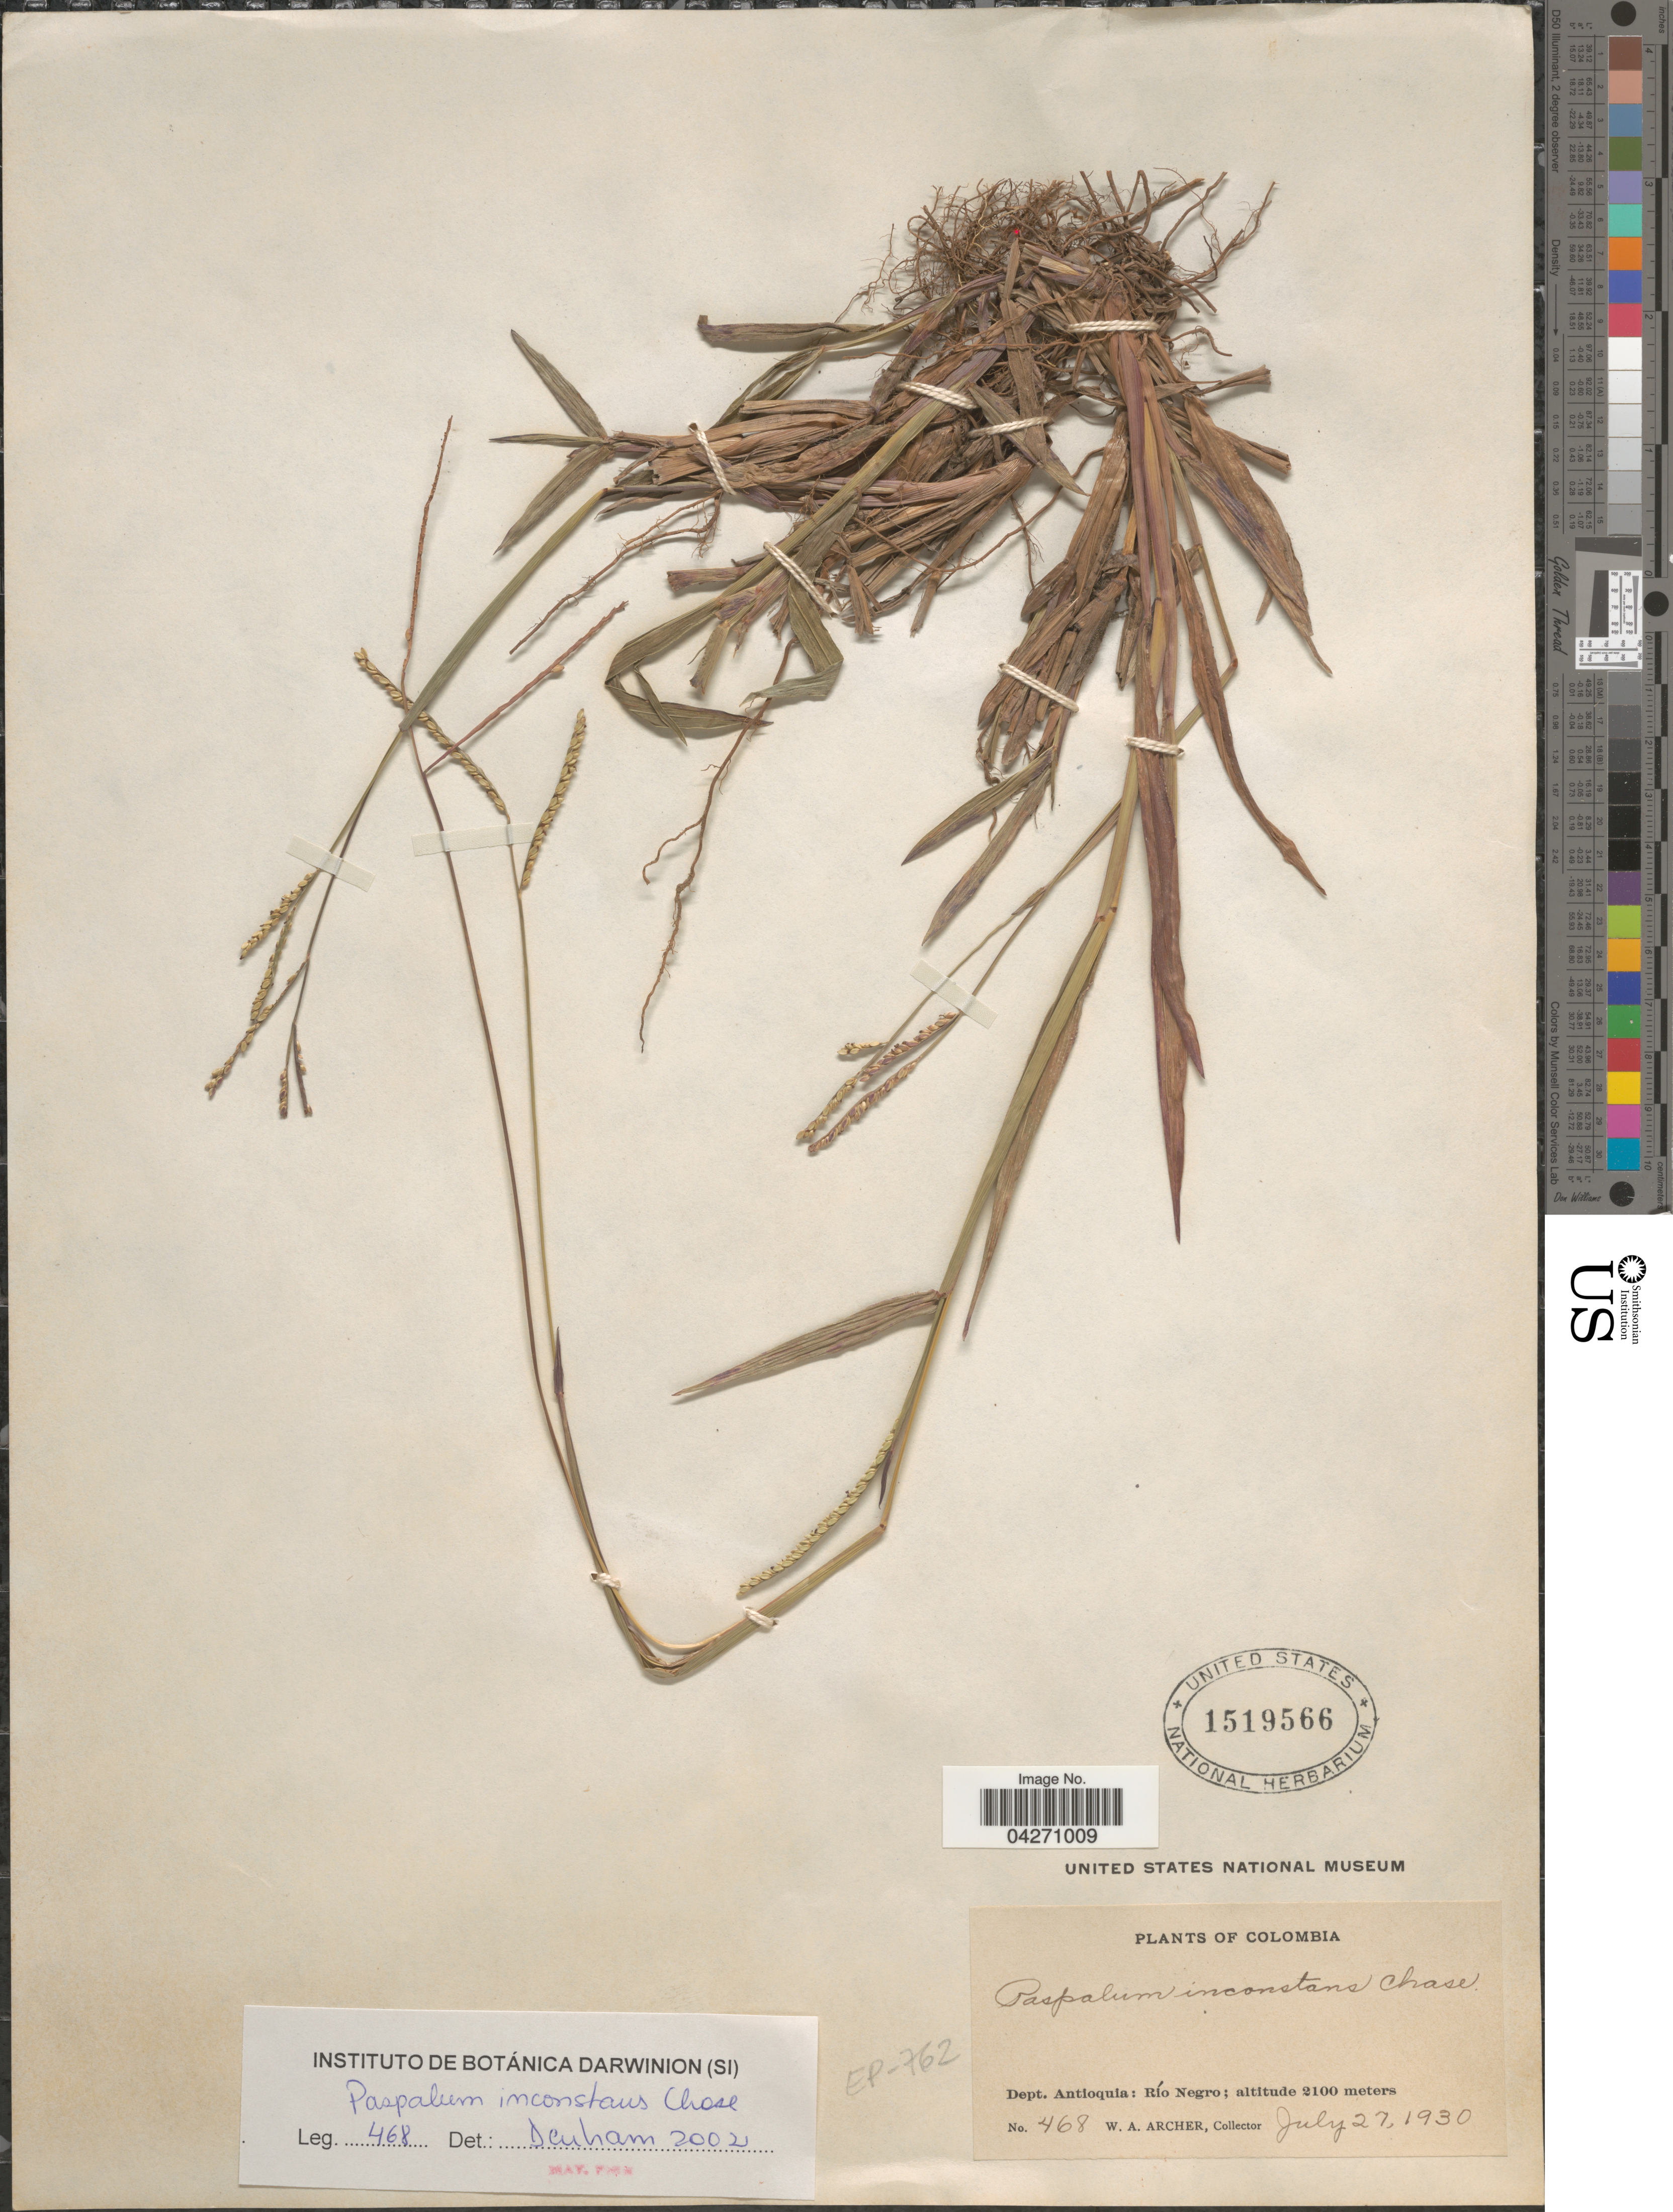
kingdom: Plantae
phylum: Tracheophyta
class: Liliopsida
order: Poales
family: Poaceae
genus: Paspalum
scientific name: Paspalum inconstans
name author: Chase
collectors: W. Archer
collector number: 468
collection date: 1930-07-27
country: Colombia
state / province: Antioquia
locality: Dept. Antioquia: Río Negro.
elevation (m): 2100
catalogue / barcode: US 1519566